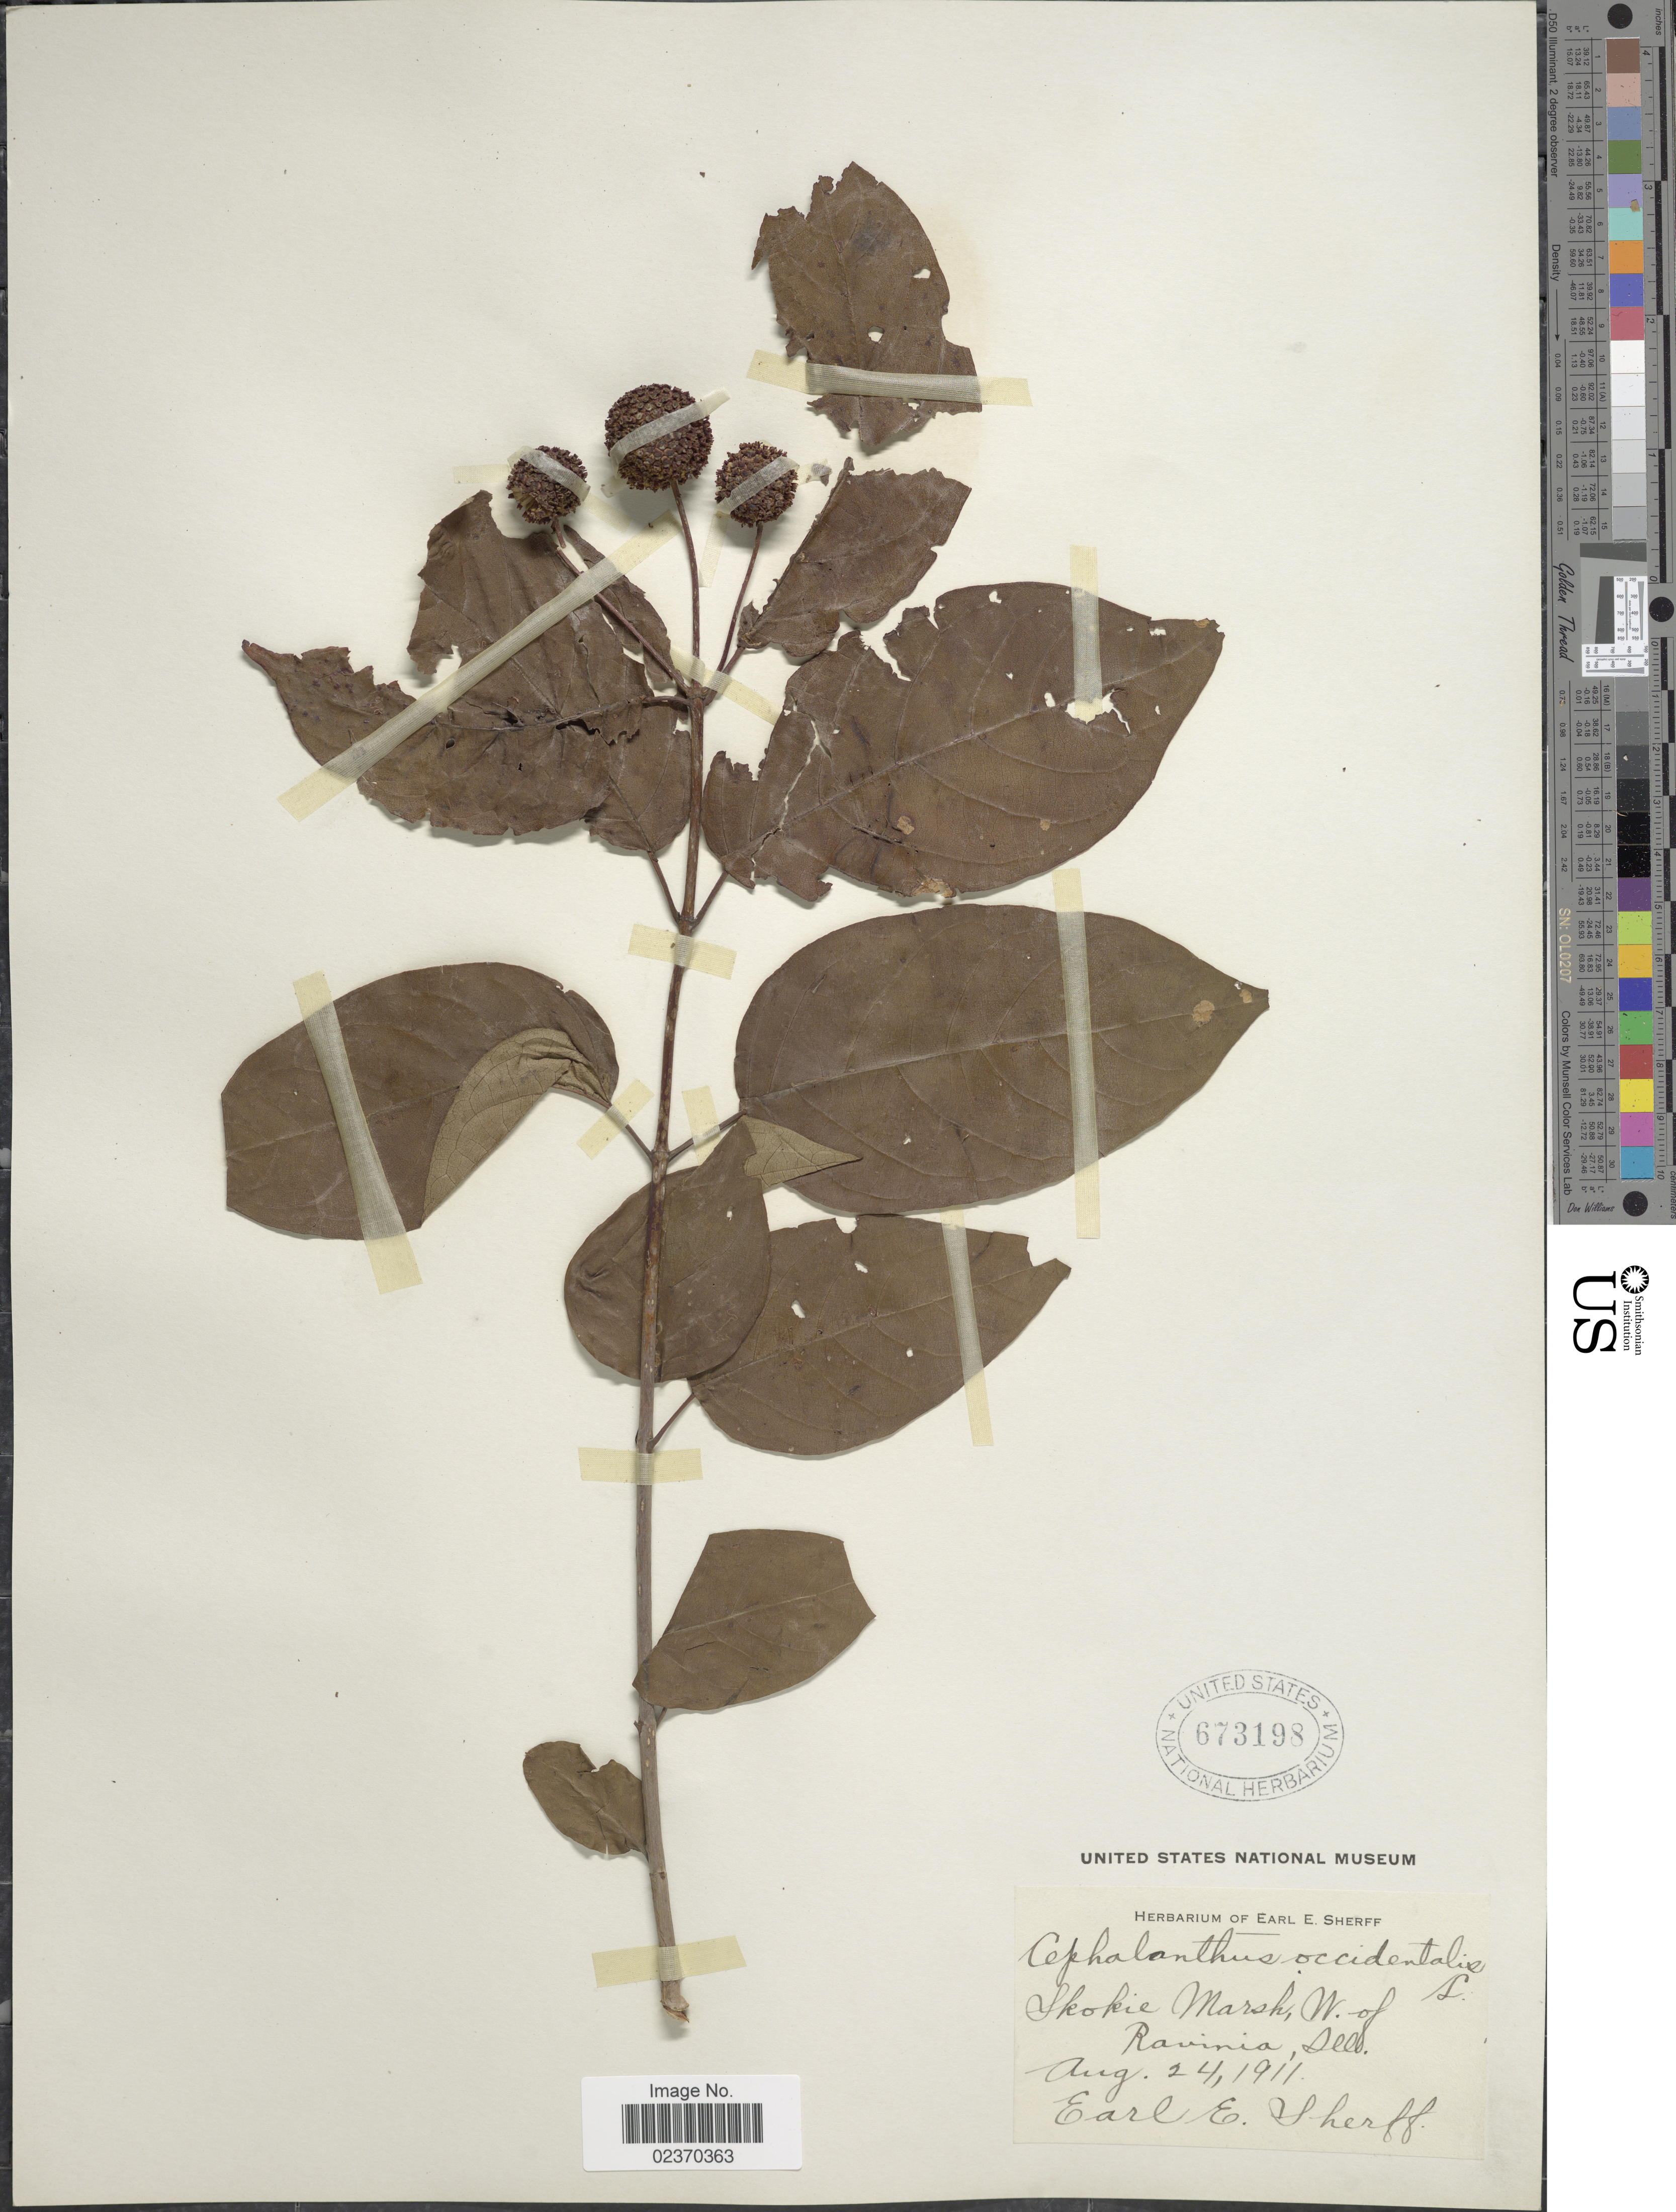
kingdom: Plantae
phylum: Tracheophyta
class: Magnoliopsida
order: Gentianales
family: Rubiaceae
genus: Cephalanthus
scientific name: Cephalanthus occidentalis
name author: L.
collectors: E. E. Sherff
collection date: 1911-08-24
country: United States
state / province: Illinois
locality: Skokie Marsh, W. of Ravinia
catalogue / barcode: US 673198